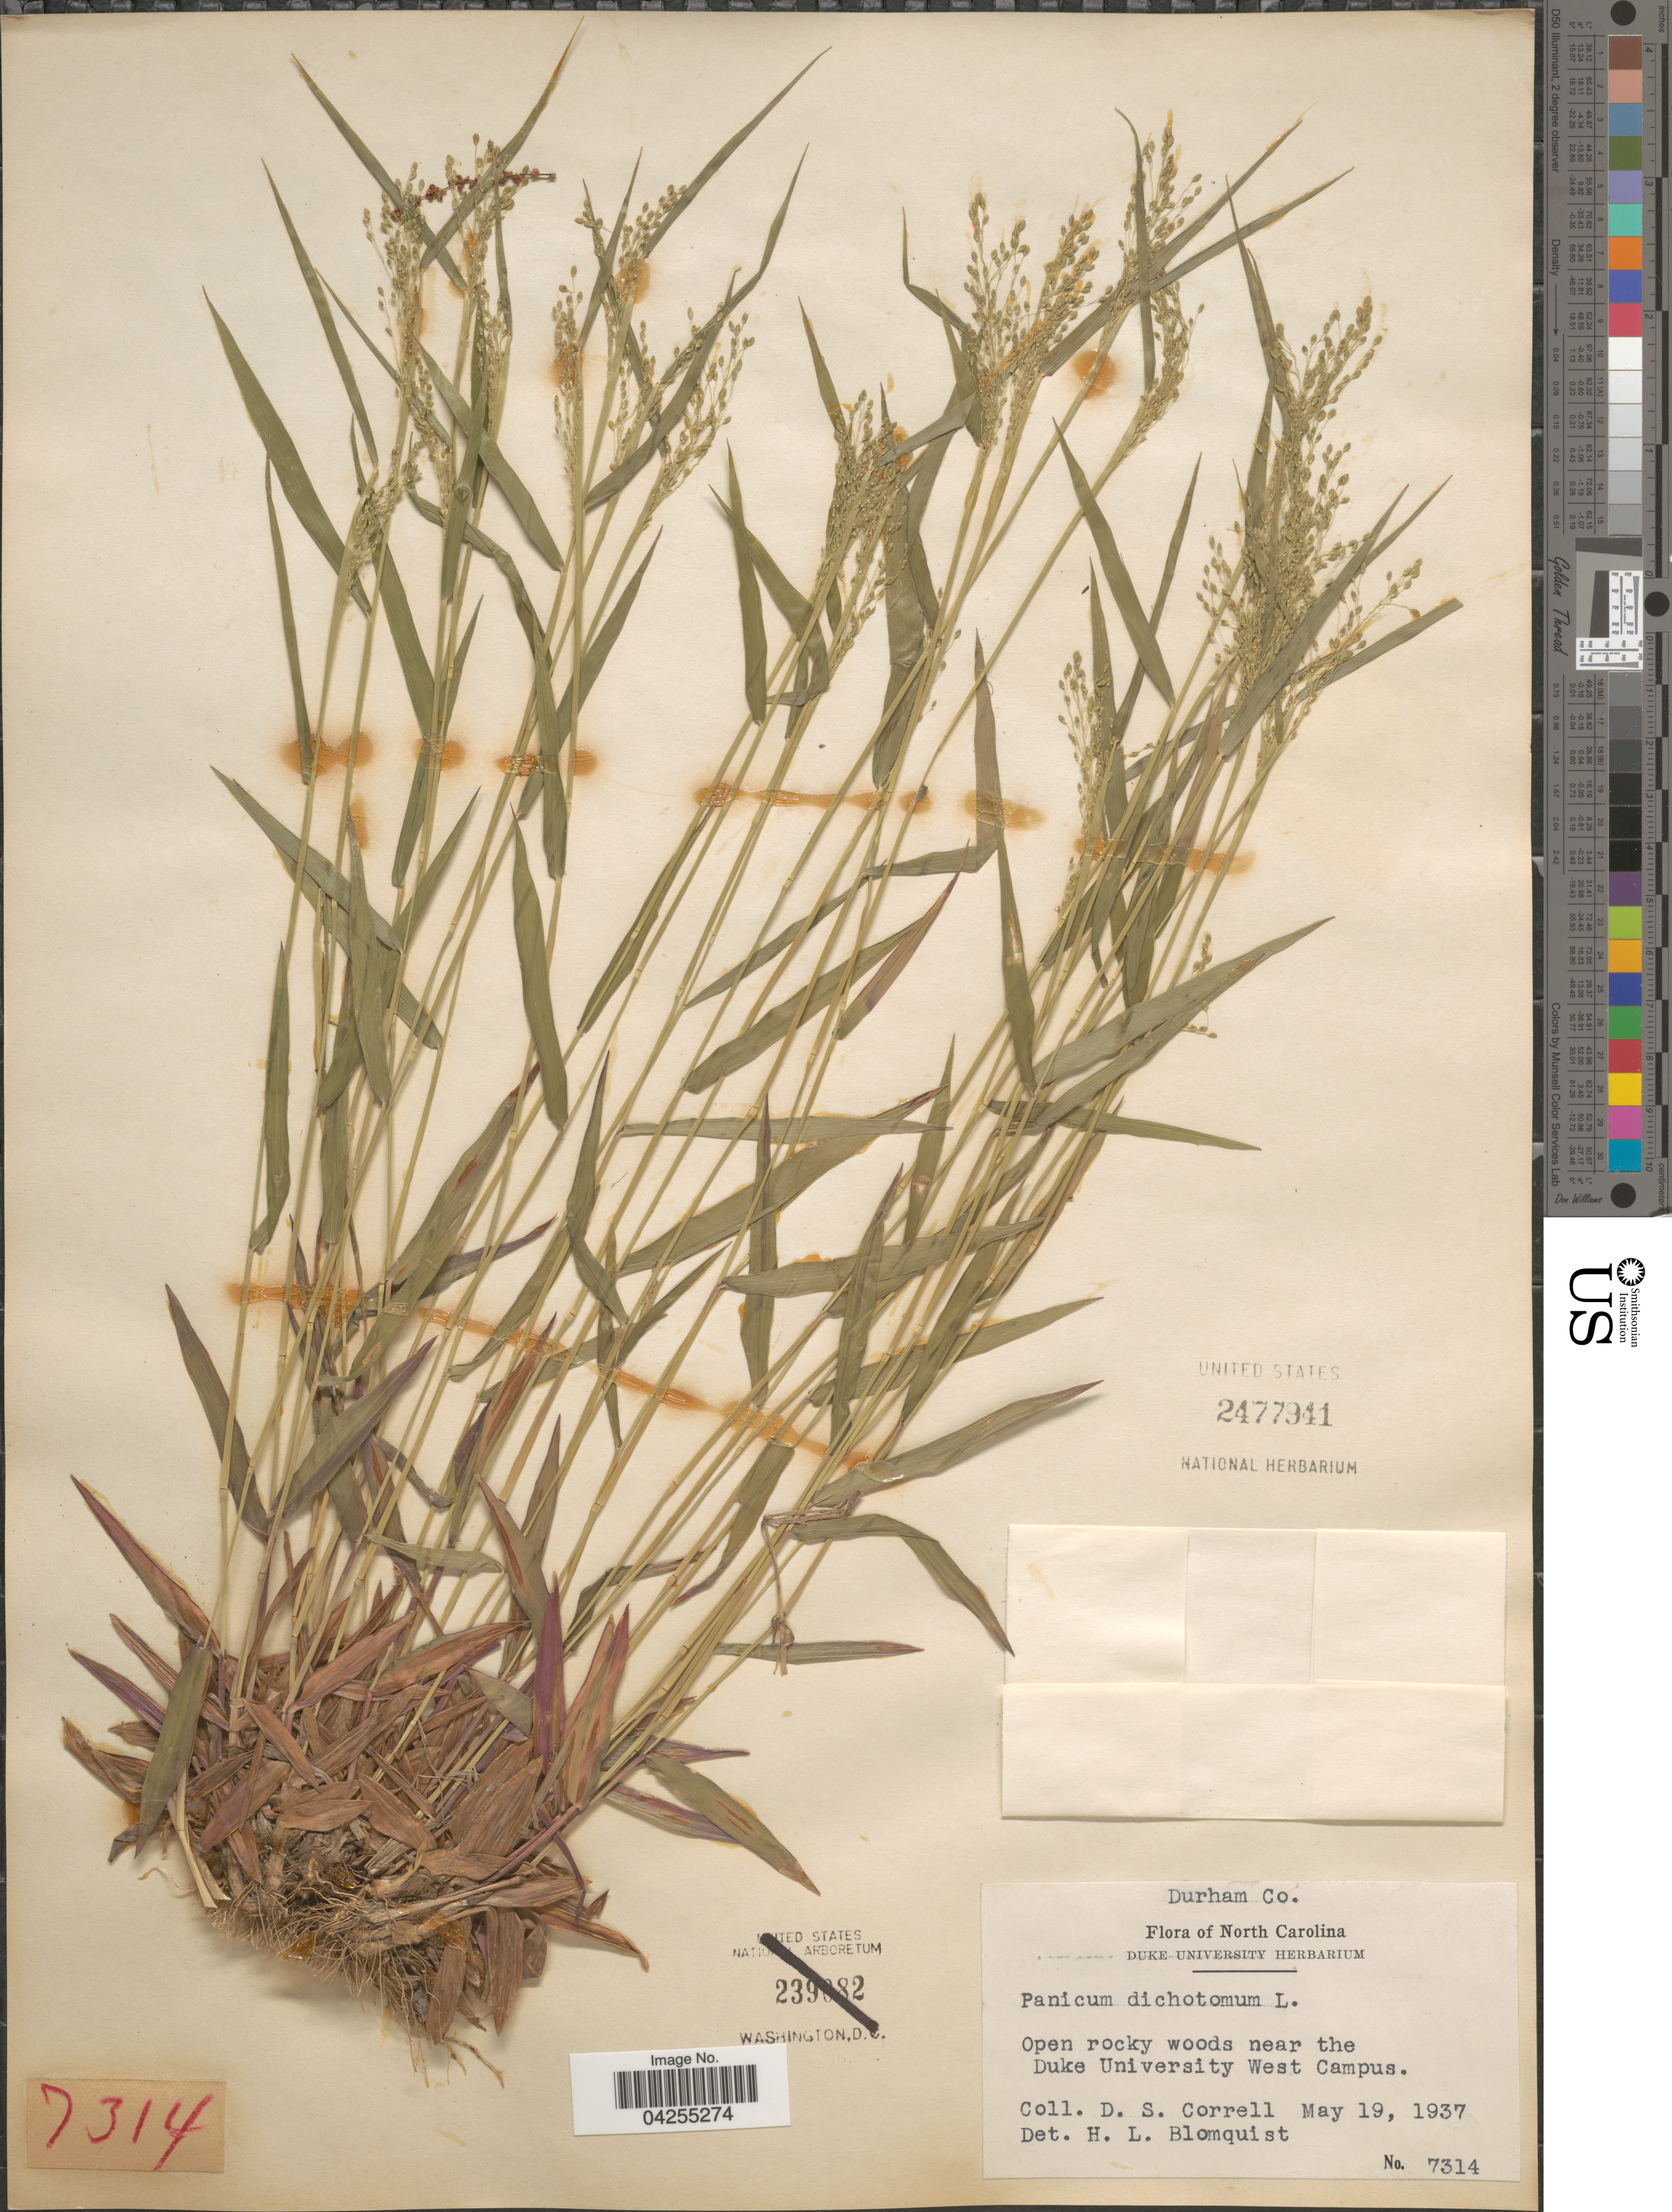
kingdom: Plantae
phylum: Tracheophyta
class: Liliopsida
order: Poales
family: Poaceae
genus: Dichanthelium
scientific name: Dichanthelium dichotomum var. dichotomum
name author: (L.) Gould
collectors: D. S. Correll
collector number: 7314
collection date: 1937-05-19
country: United States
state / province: North Carolina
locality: Durham Co. Open rocky woods near the Duke University West Campus.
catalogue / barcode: US 2477941